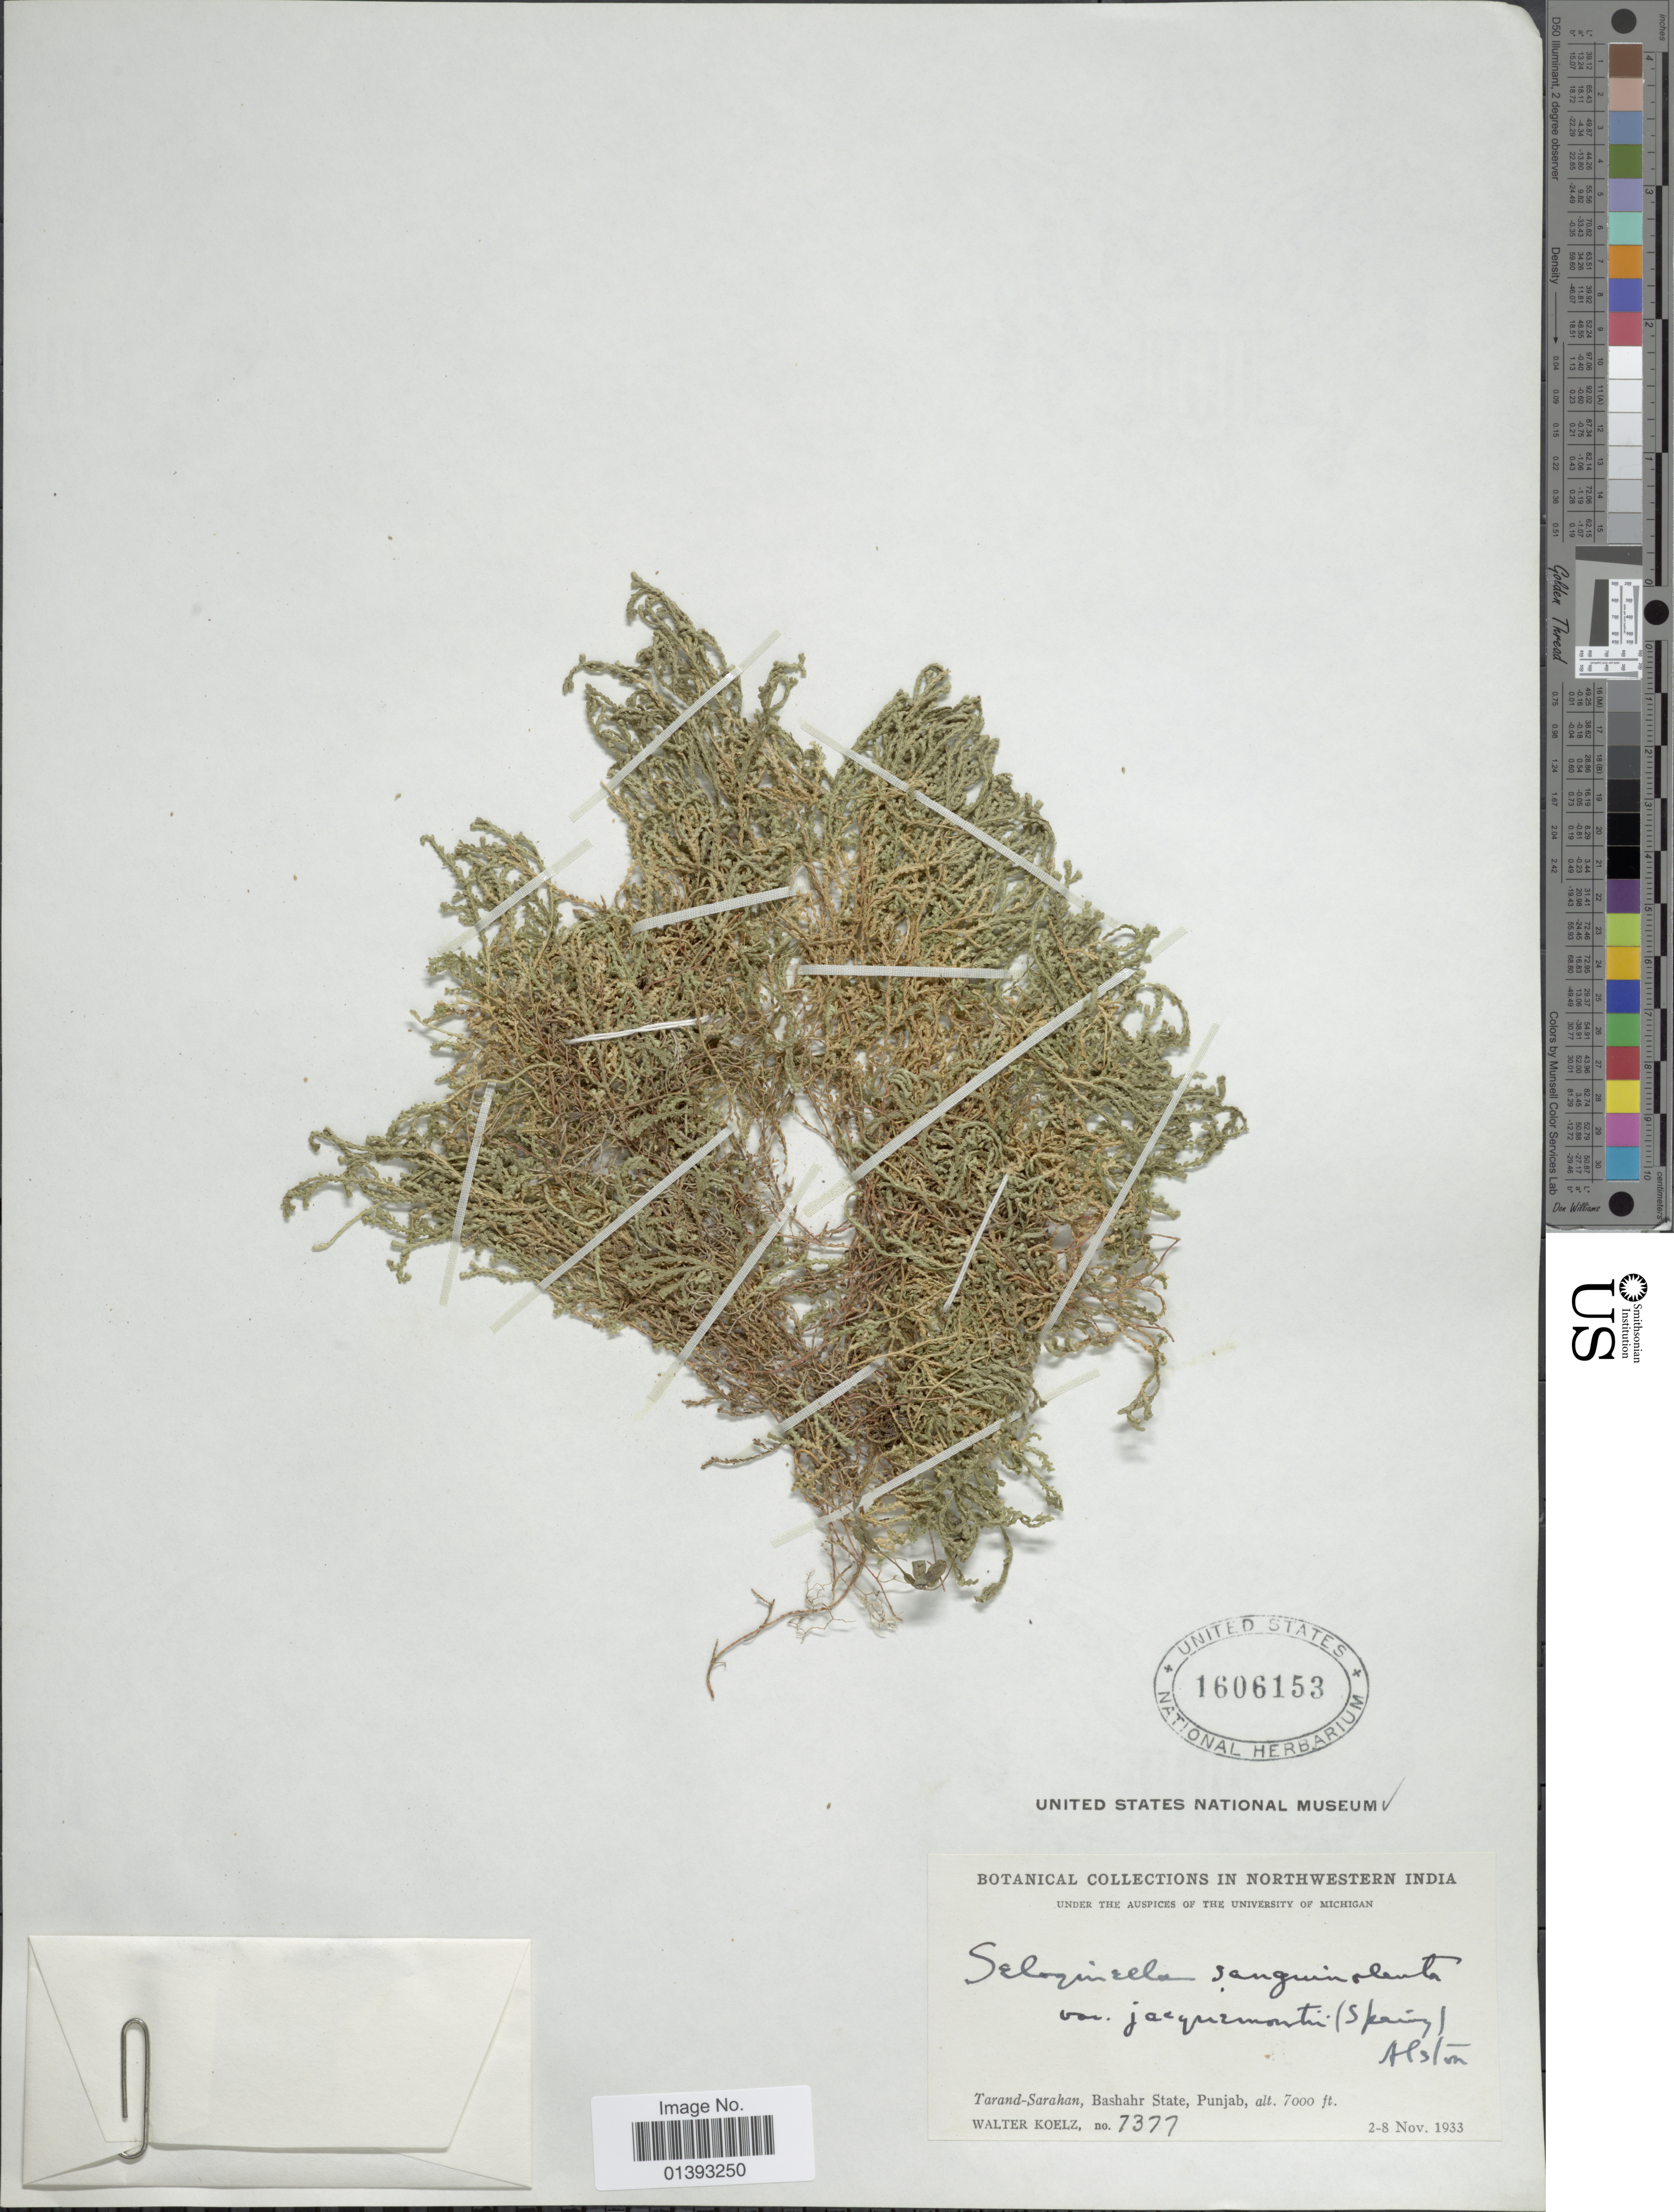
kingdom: Plantae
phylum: Tracheophyta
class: Lycopodiopsida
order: Selaginellales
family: Selaginellaceae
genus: Selaginella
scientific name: Selaginella sanguinolenta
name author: (L.) Spring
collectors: W. N. Koelz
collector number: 7377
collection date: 1933-11-02/1933-11-08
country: India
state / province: Punjab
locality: Northwestern India, Tarand-Sarahan, Bashahr State, Punjab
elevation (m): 2134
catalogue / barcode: US 1606153